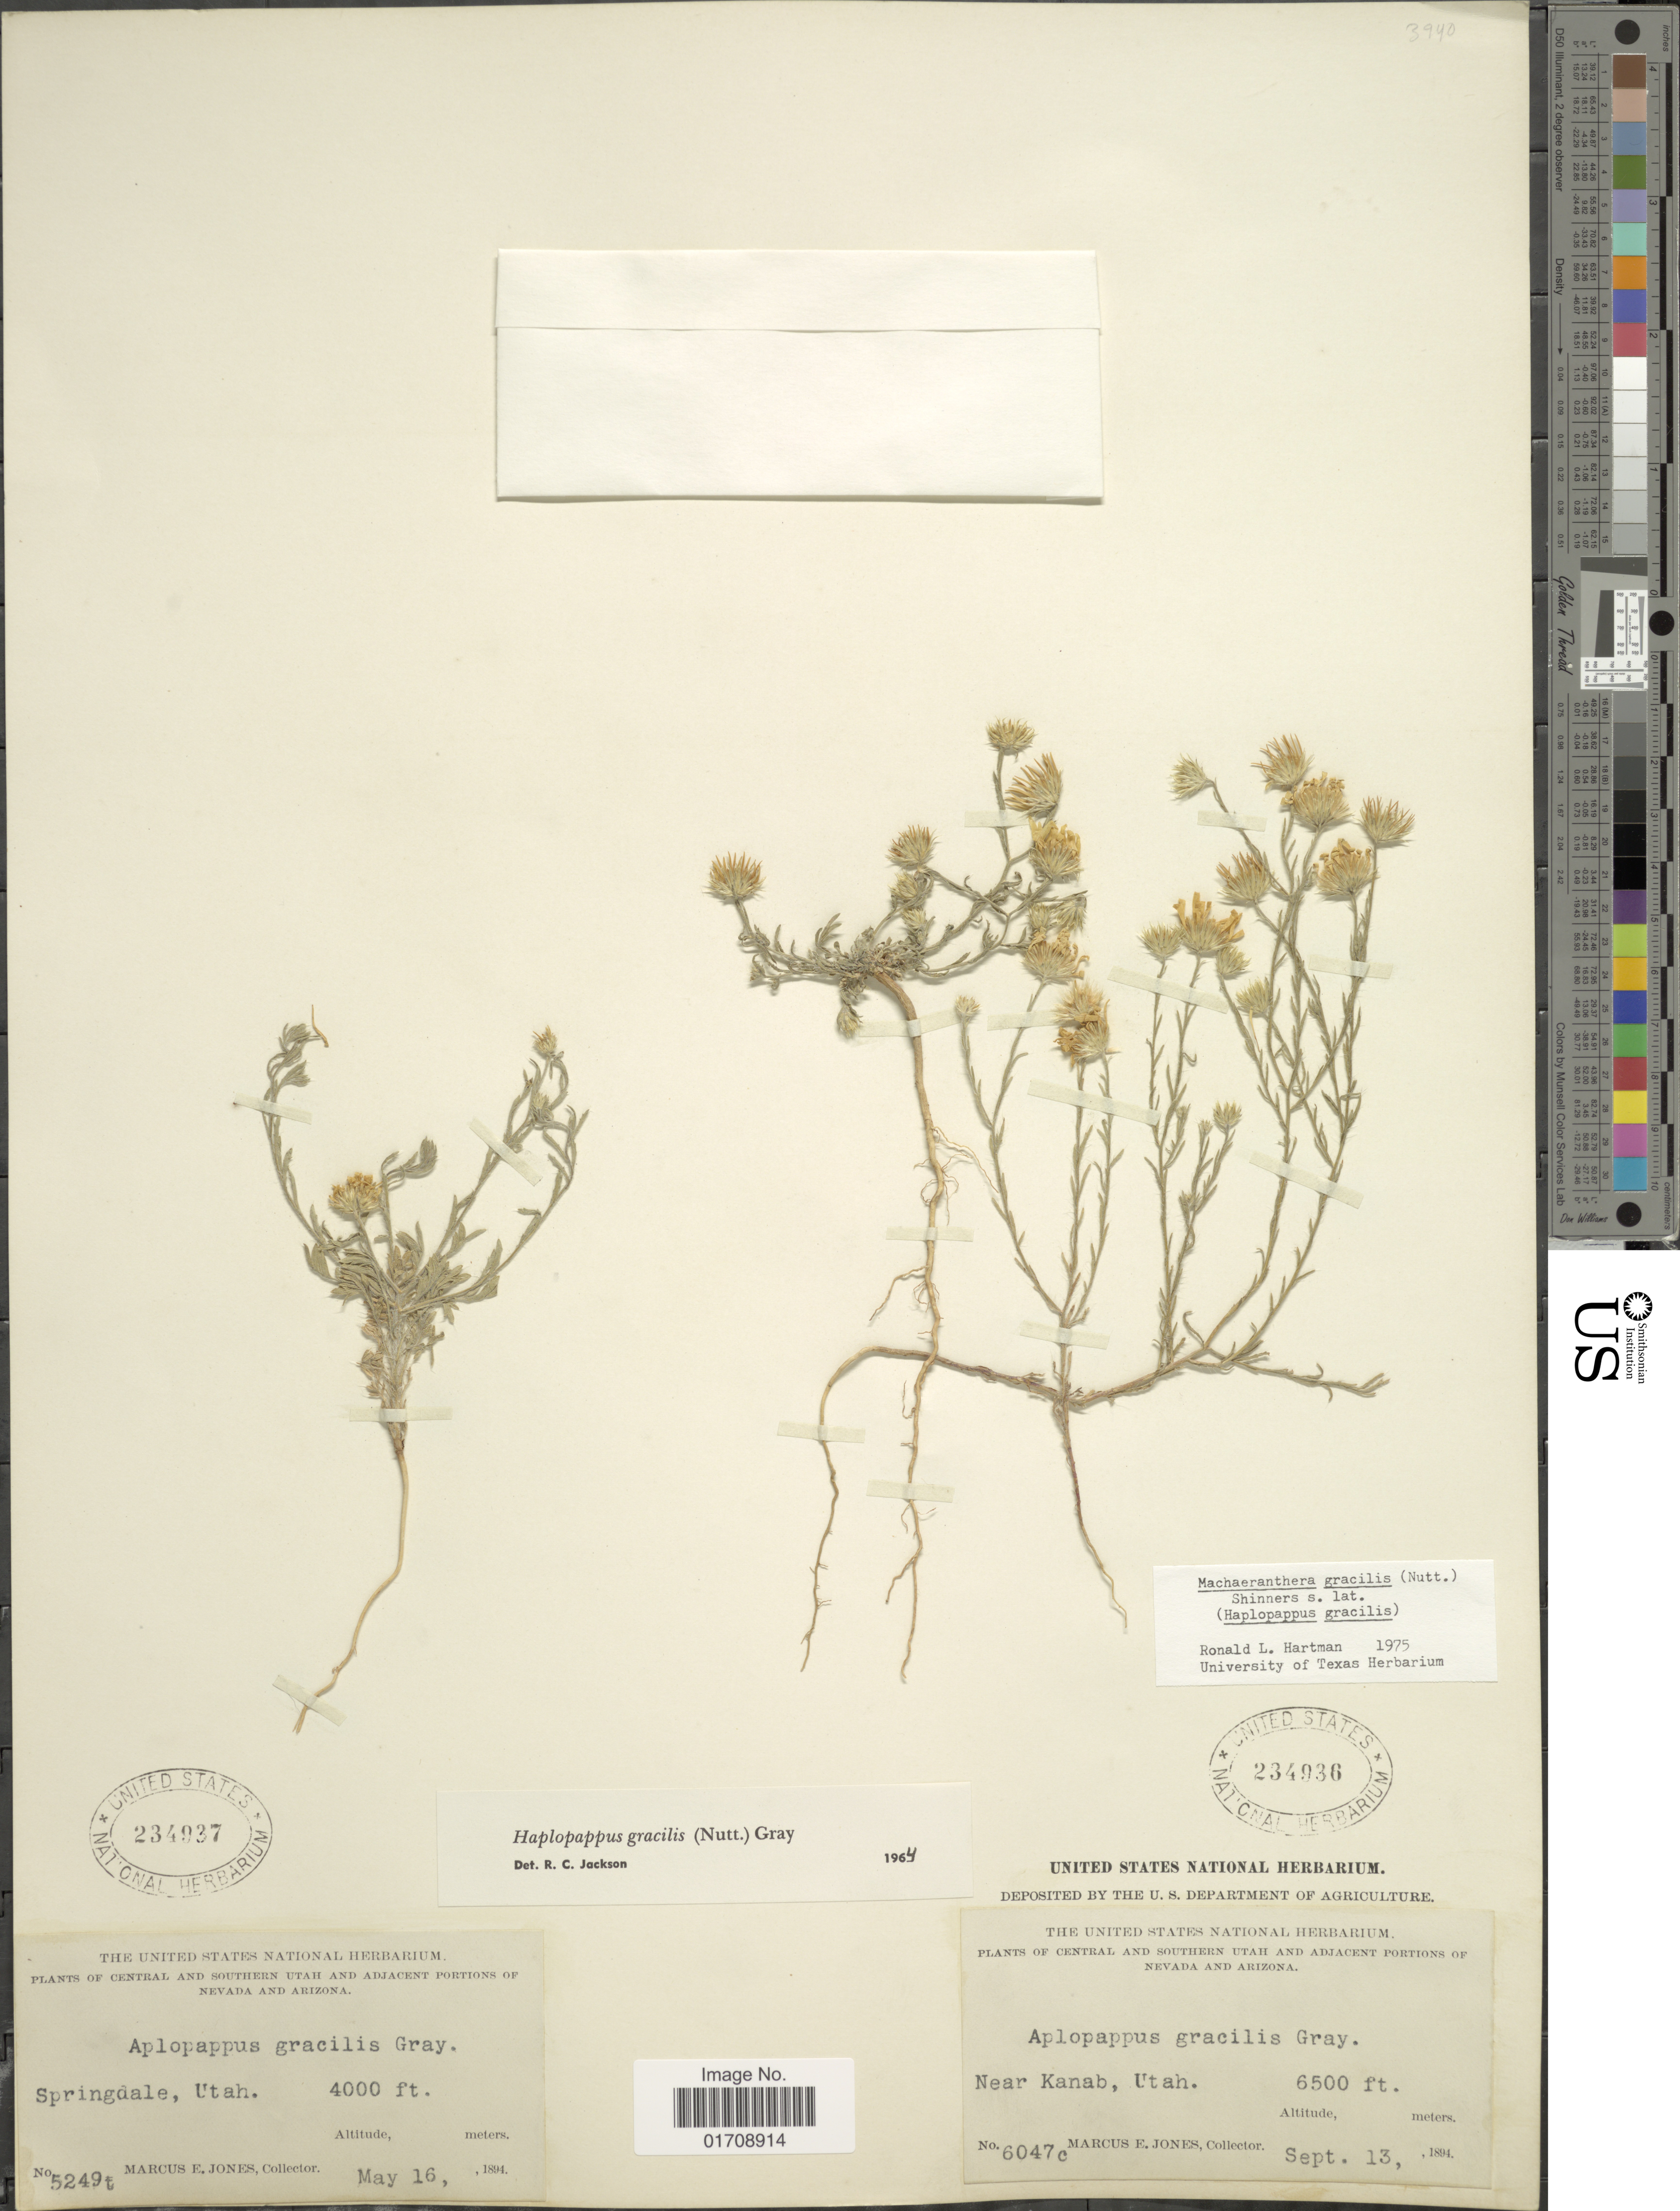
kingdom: Plantae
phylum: Tracheophyta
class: Magnoliopsida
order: Asterales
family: Asteraceae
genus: Machaeranthera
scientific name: Machaeranthera gracilis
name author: (Nutt.) Shinners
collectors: M. E. Jones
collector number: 5249t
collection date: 1894-05-16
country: United States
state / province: Utah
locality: Springdale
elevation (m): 1219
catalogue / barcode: US 234937